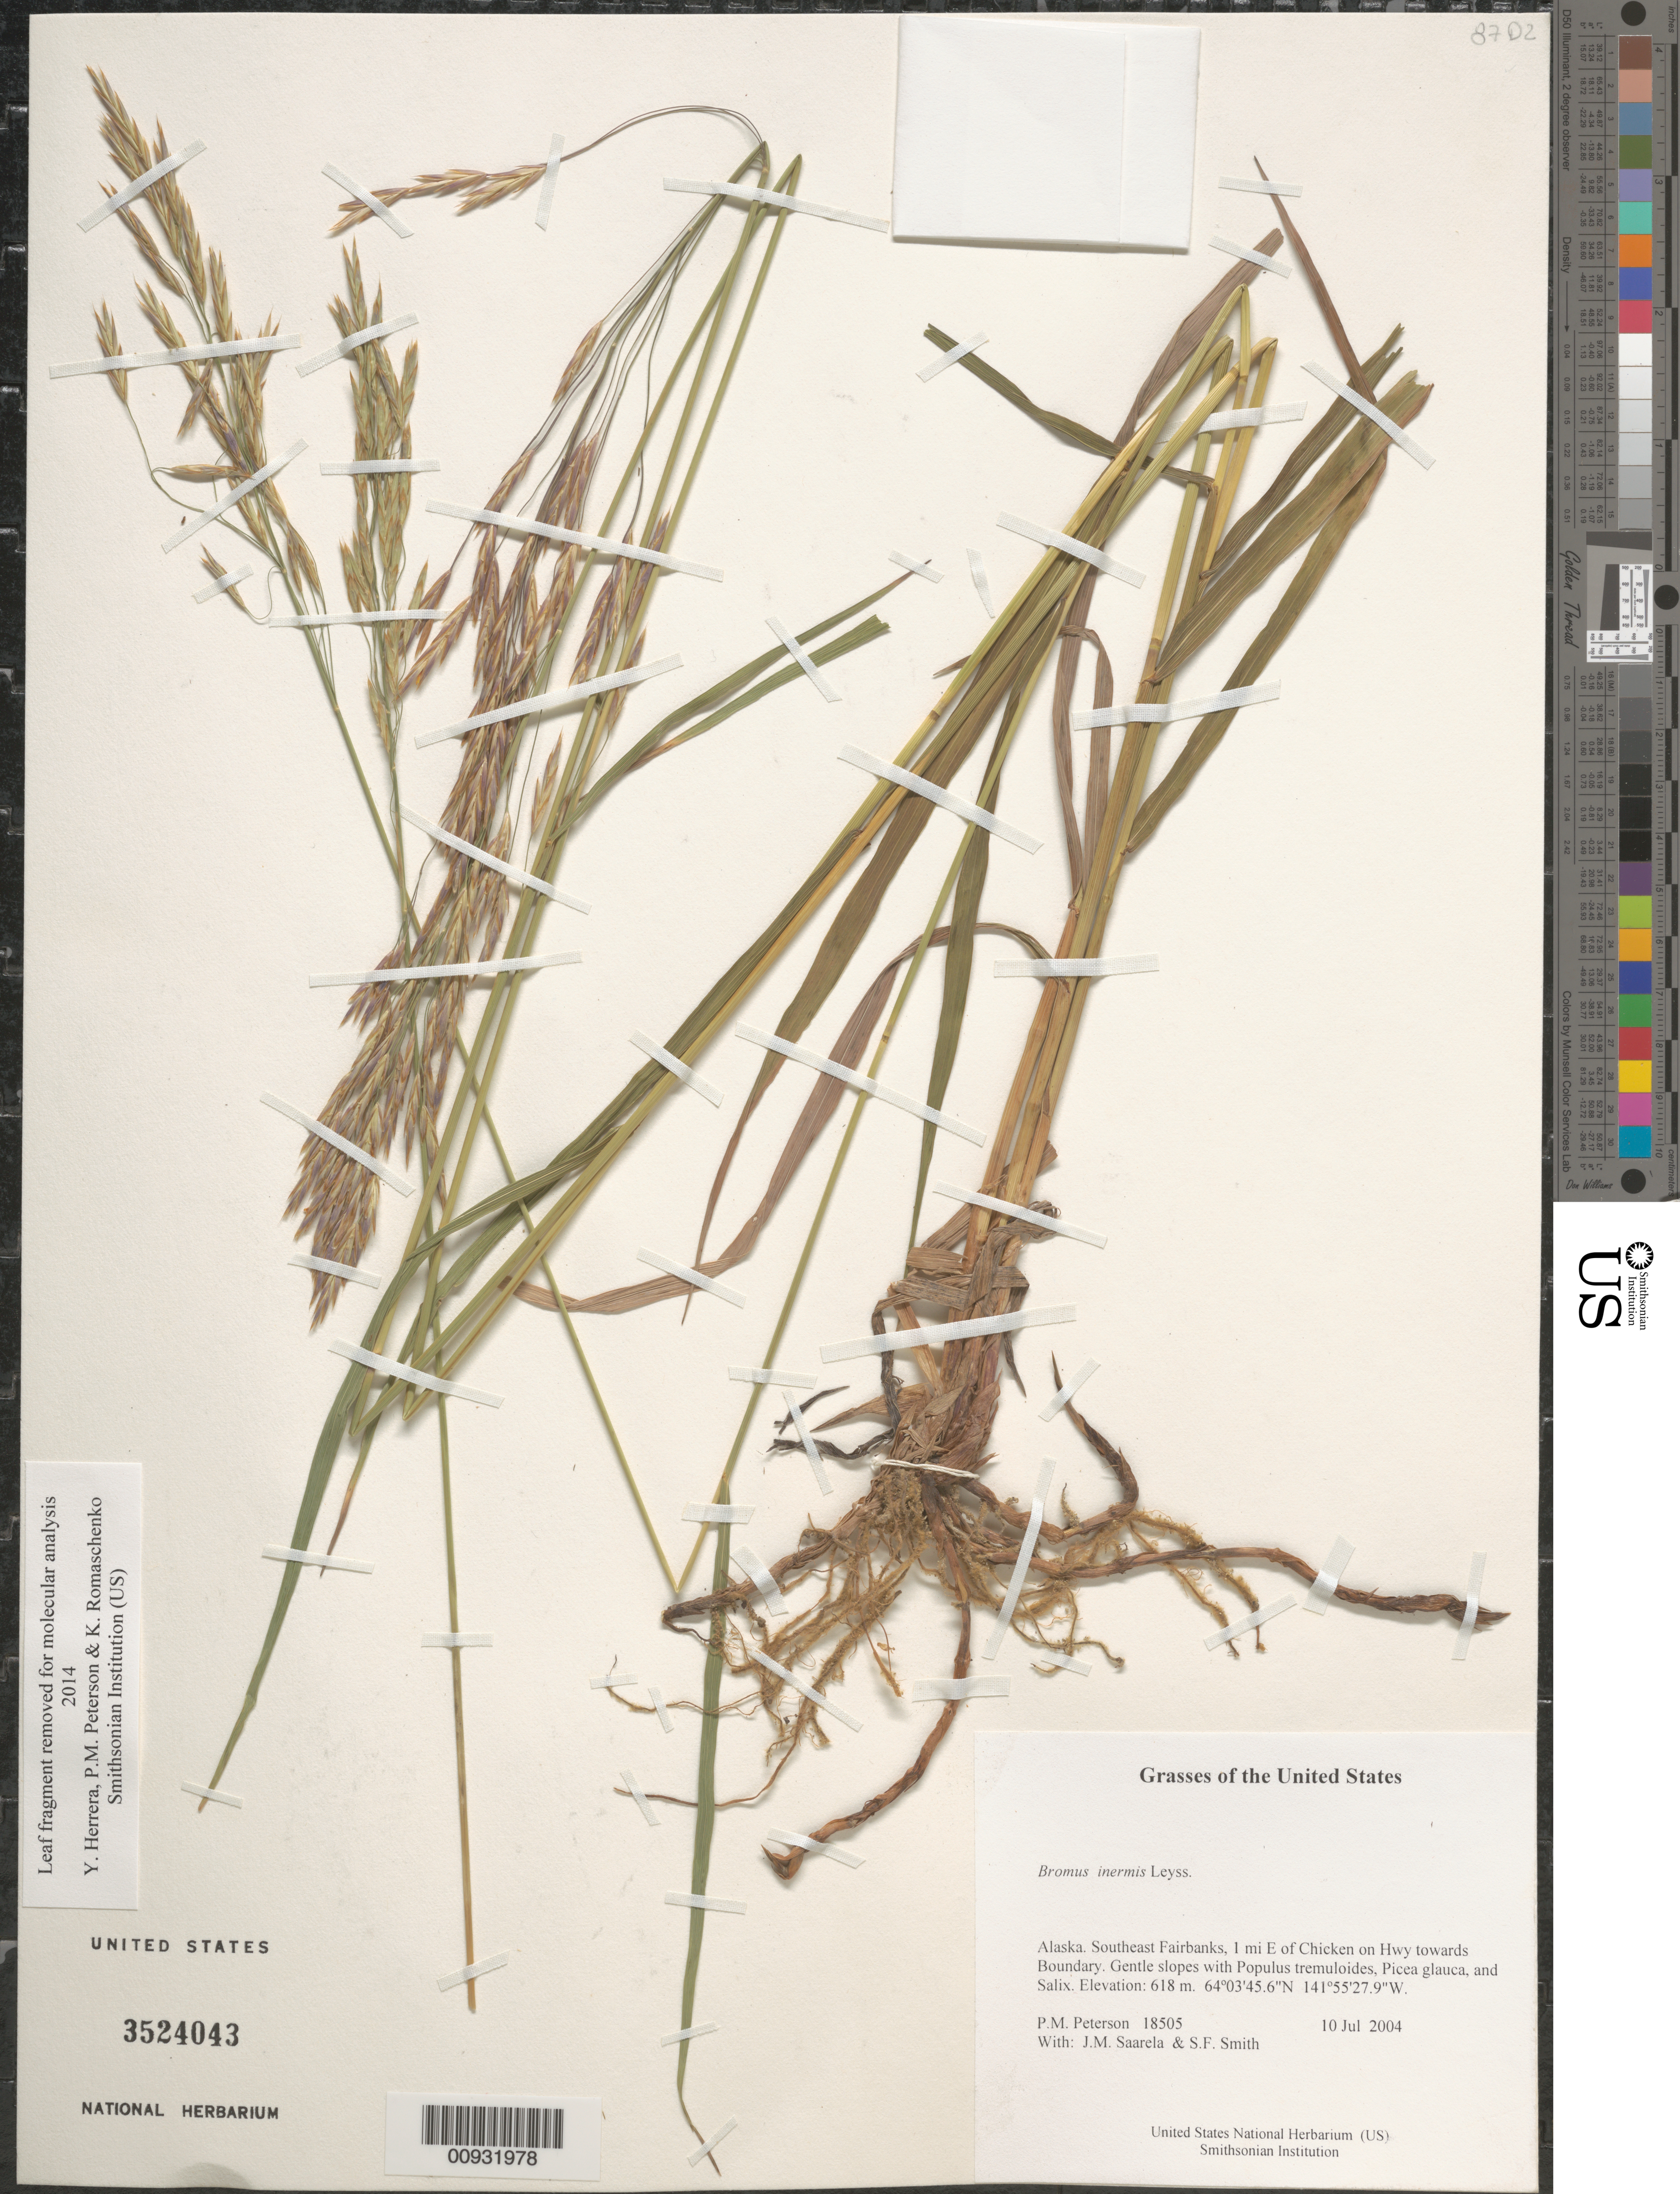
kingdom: Plantae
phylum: Tracheophyta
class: Liliopsida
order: Poales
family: Poaceae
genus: Bromus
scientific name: Bromus inermis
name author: Leyss.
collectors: P. M. Peterson, J. Saarela & S.F. Smith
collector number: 18505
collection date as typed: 10 Jul 2004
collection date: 2004-07-10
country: United States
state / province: Alaska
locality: Southeast Fairbanks, 1 mi E of Chicken on Hwy towards Boundary. Gentle slopes with Populus tremuloides, Picea glauca, and Salix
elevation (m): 618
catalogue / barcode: US 3524043